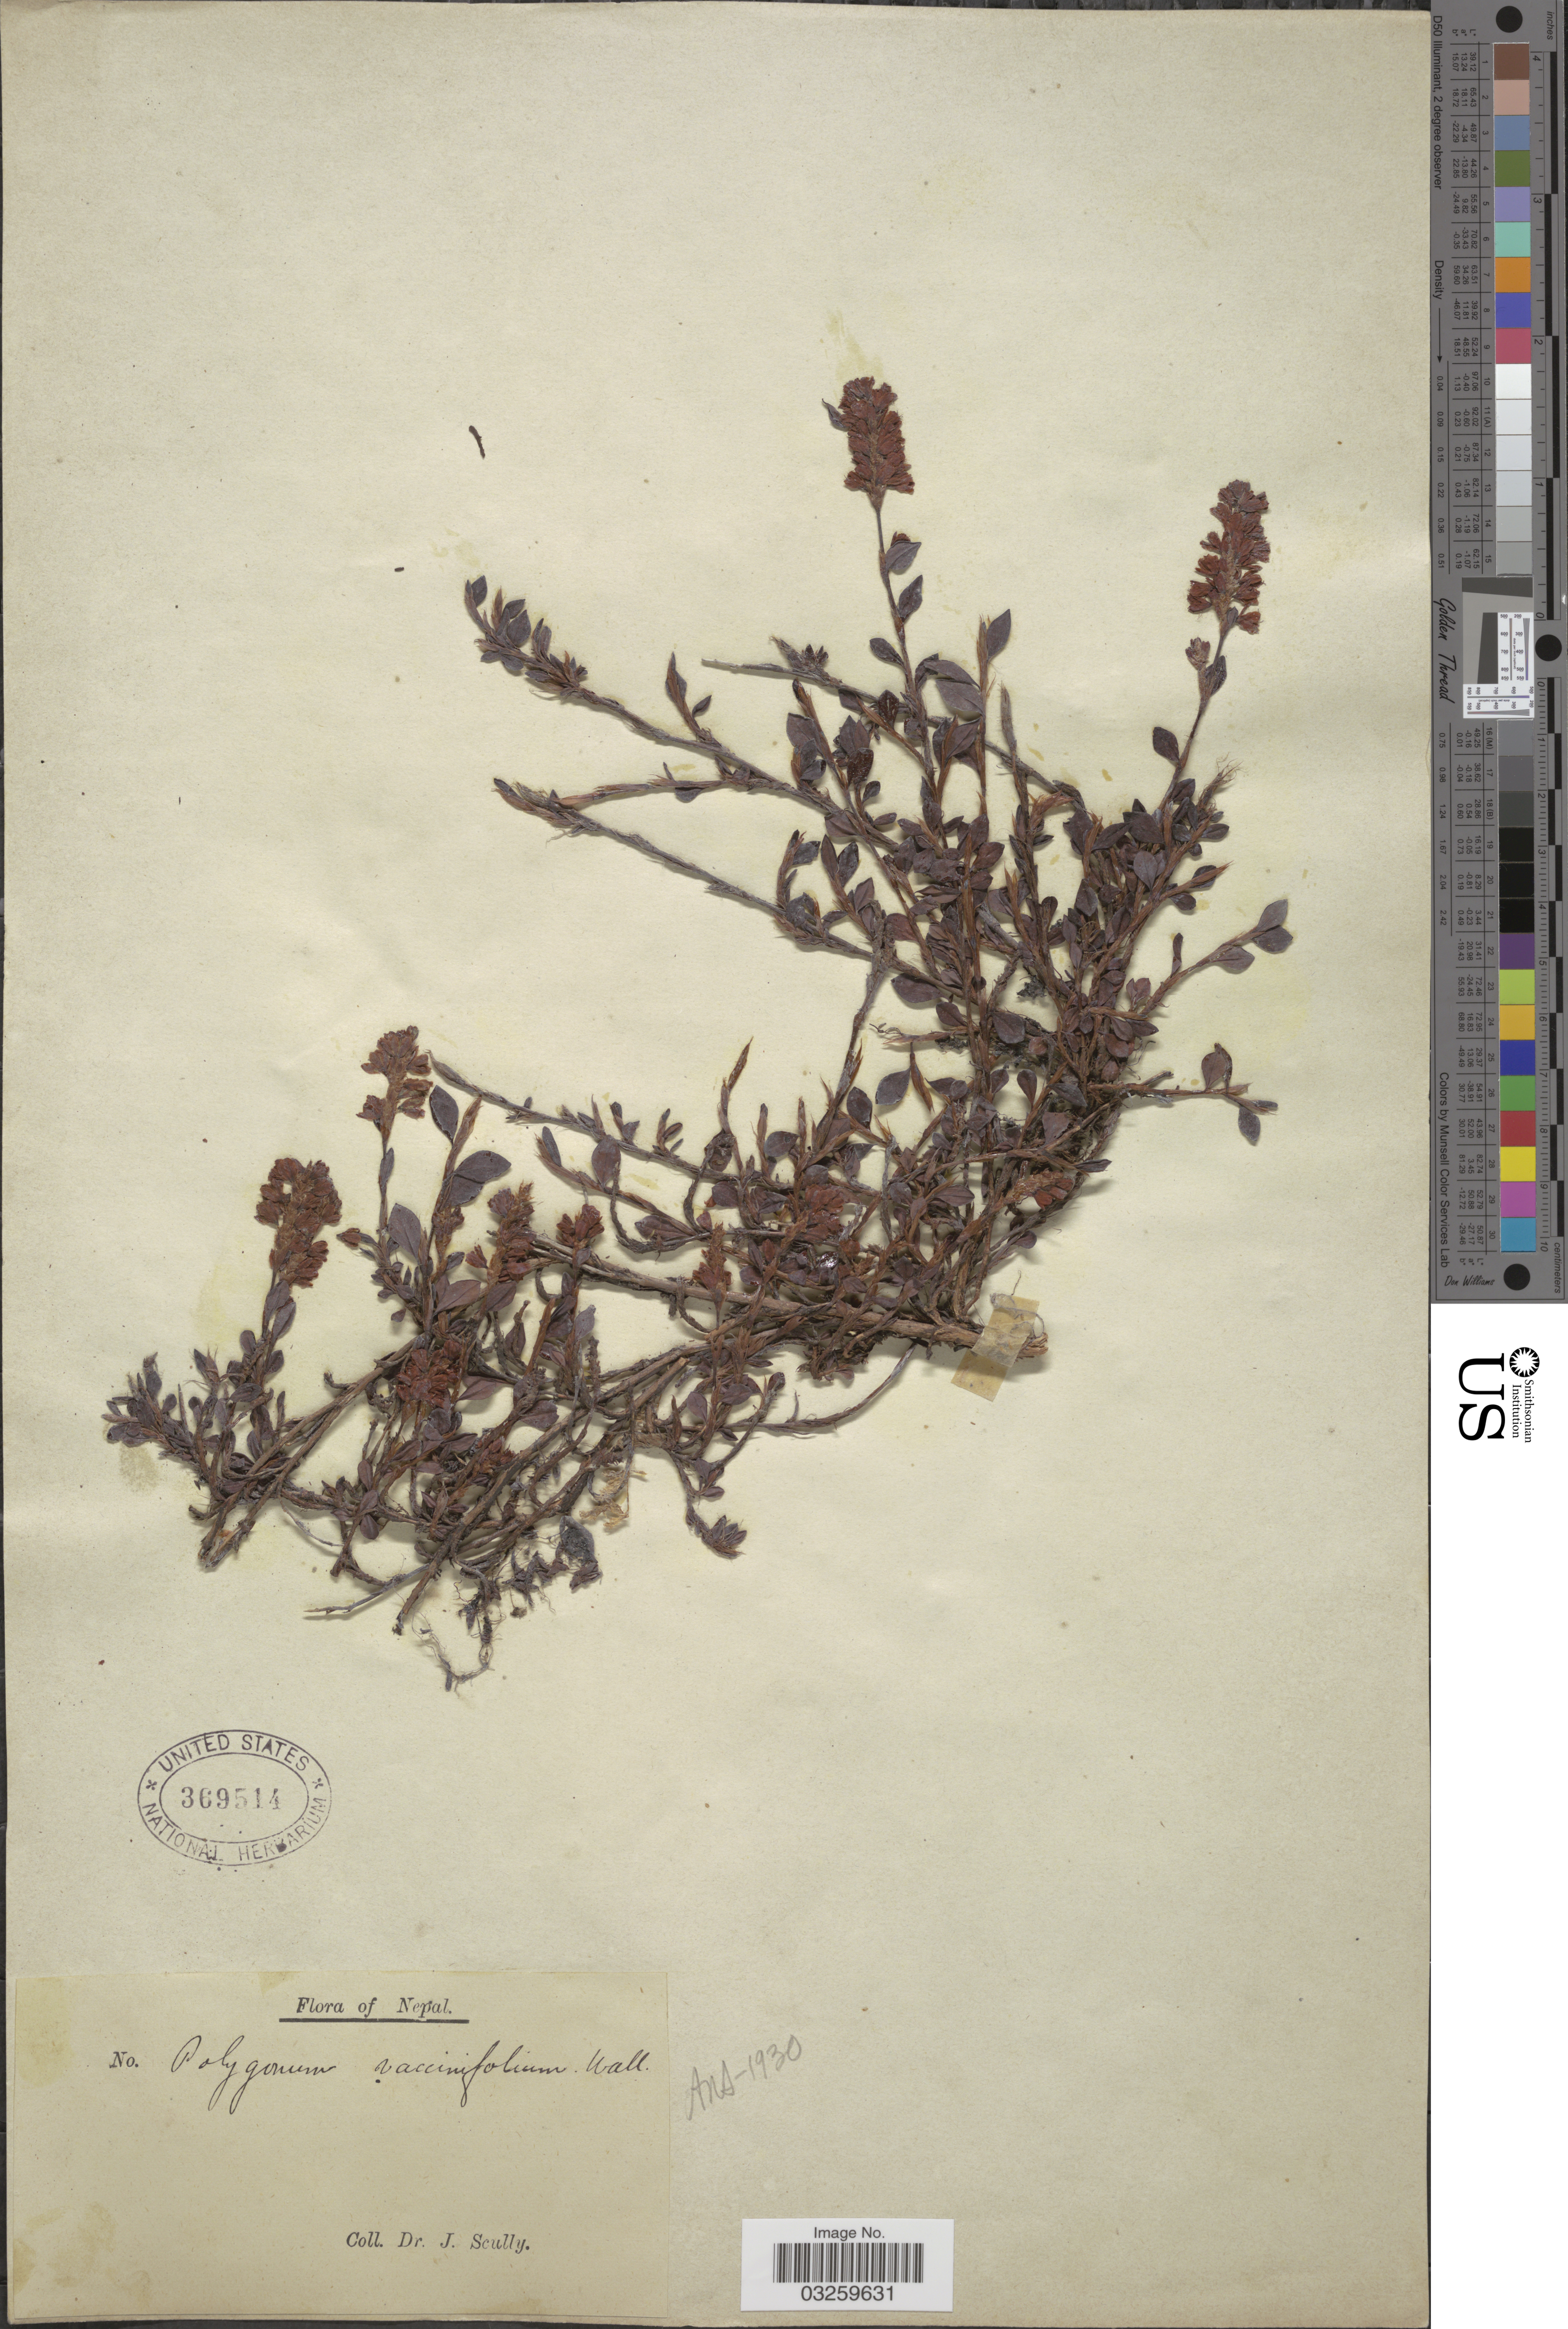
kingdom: Plantae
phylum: Tracheophyta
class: Magnoliopsida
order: Caryophyllales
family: Polygonaceae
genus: Bistorta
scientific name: Bistorta vaccinifolia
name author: (Wall. ex Meisn.) Greene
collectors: J. Scully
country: Nepal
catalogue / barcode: US 369514